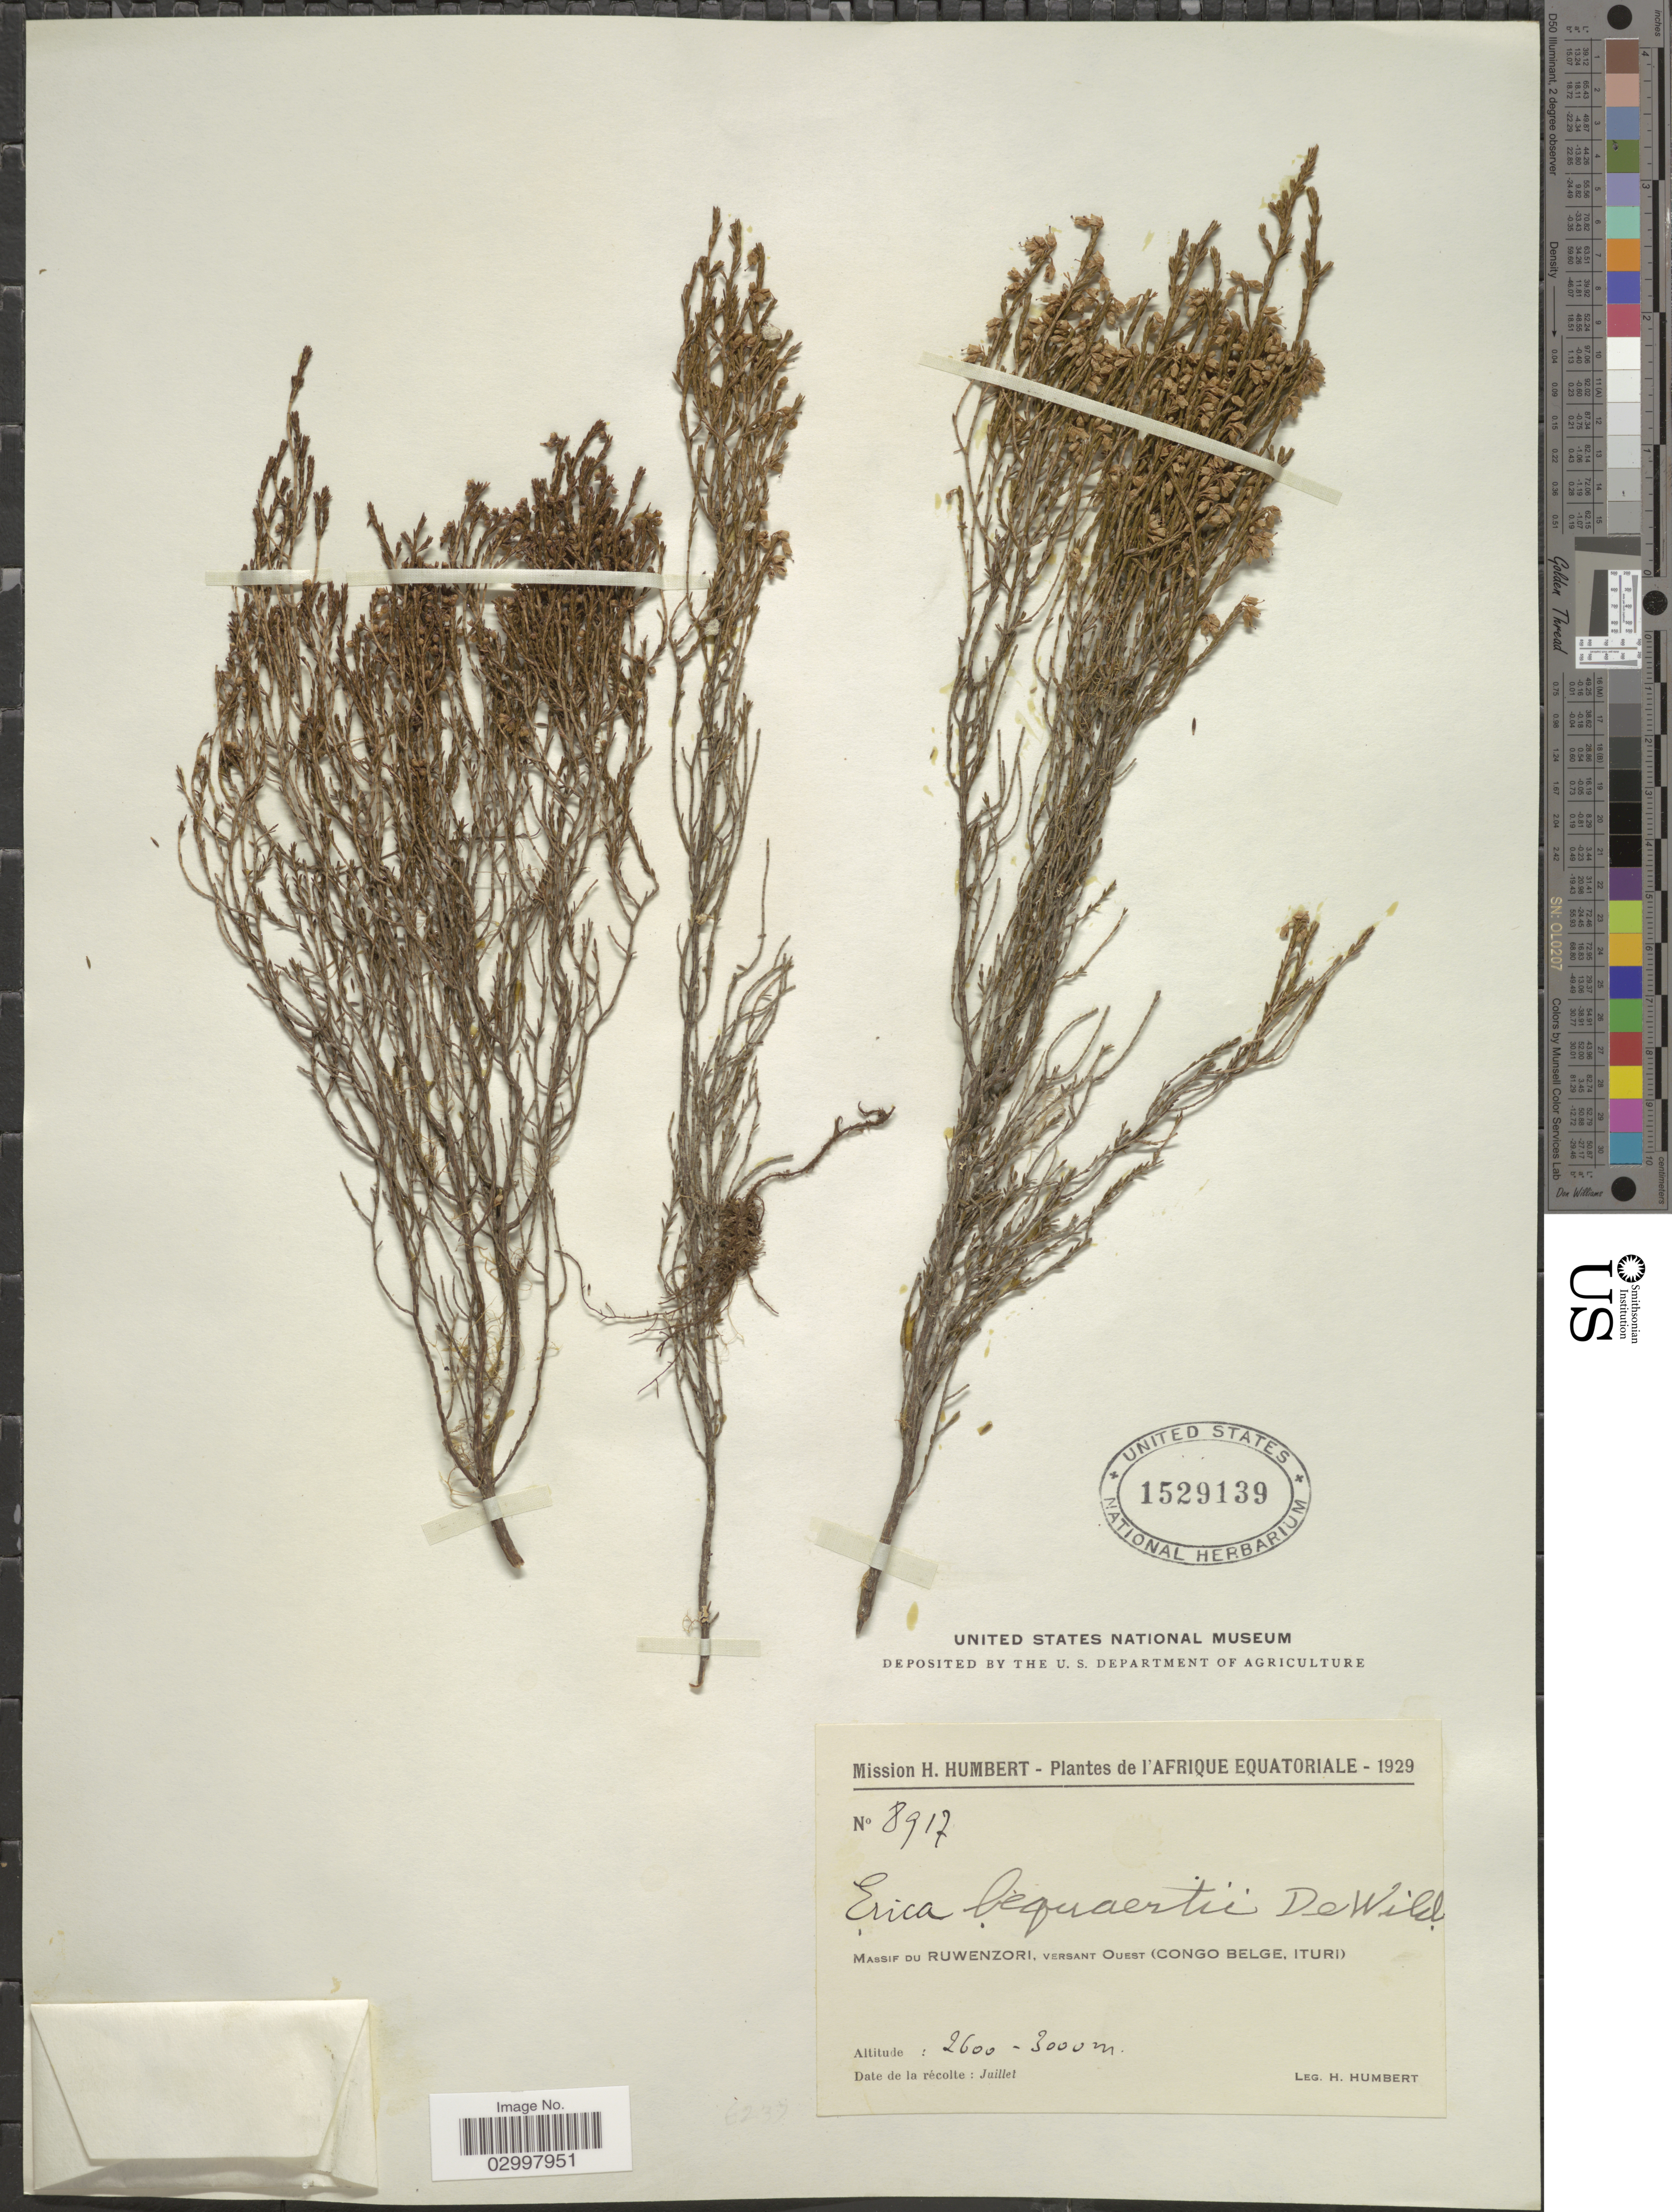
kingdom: Plantae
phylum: Tracheophyta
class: Magnoliopsida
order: Ericales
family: Ericaceae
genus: Erica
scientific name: Erica bequaertii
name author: De Wild.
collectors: H. Humbert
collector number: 8917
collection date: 1929-07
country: Congo, Democratic Republic of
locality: Afrique Equatoriale. Massif du Ruwenzori, Versant Ouest (Congo Belge, Ituri).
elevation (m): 2600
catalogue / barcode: US 1529139